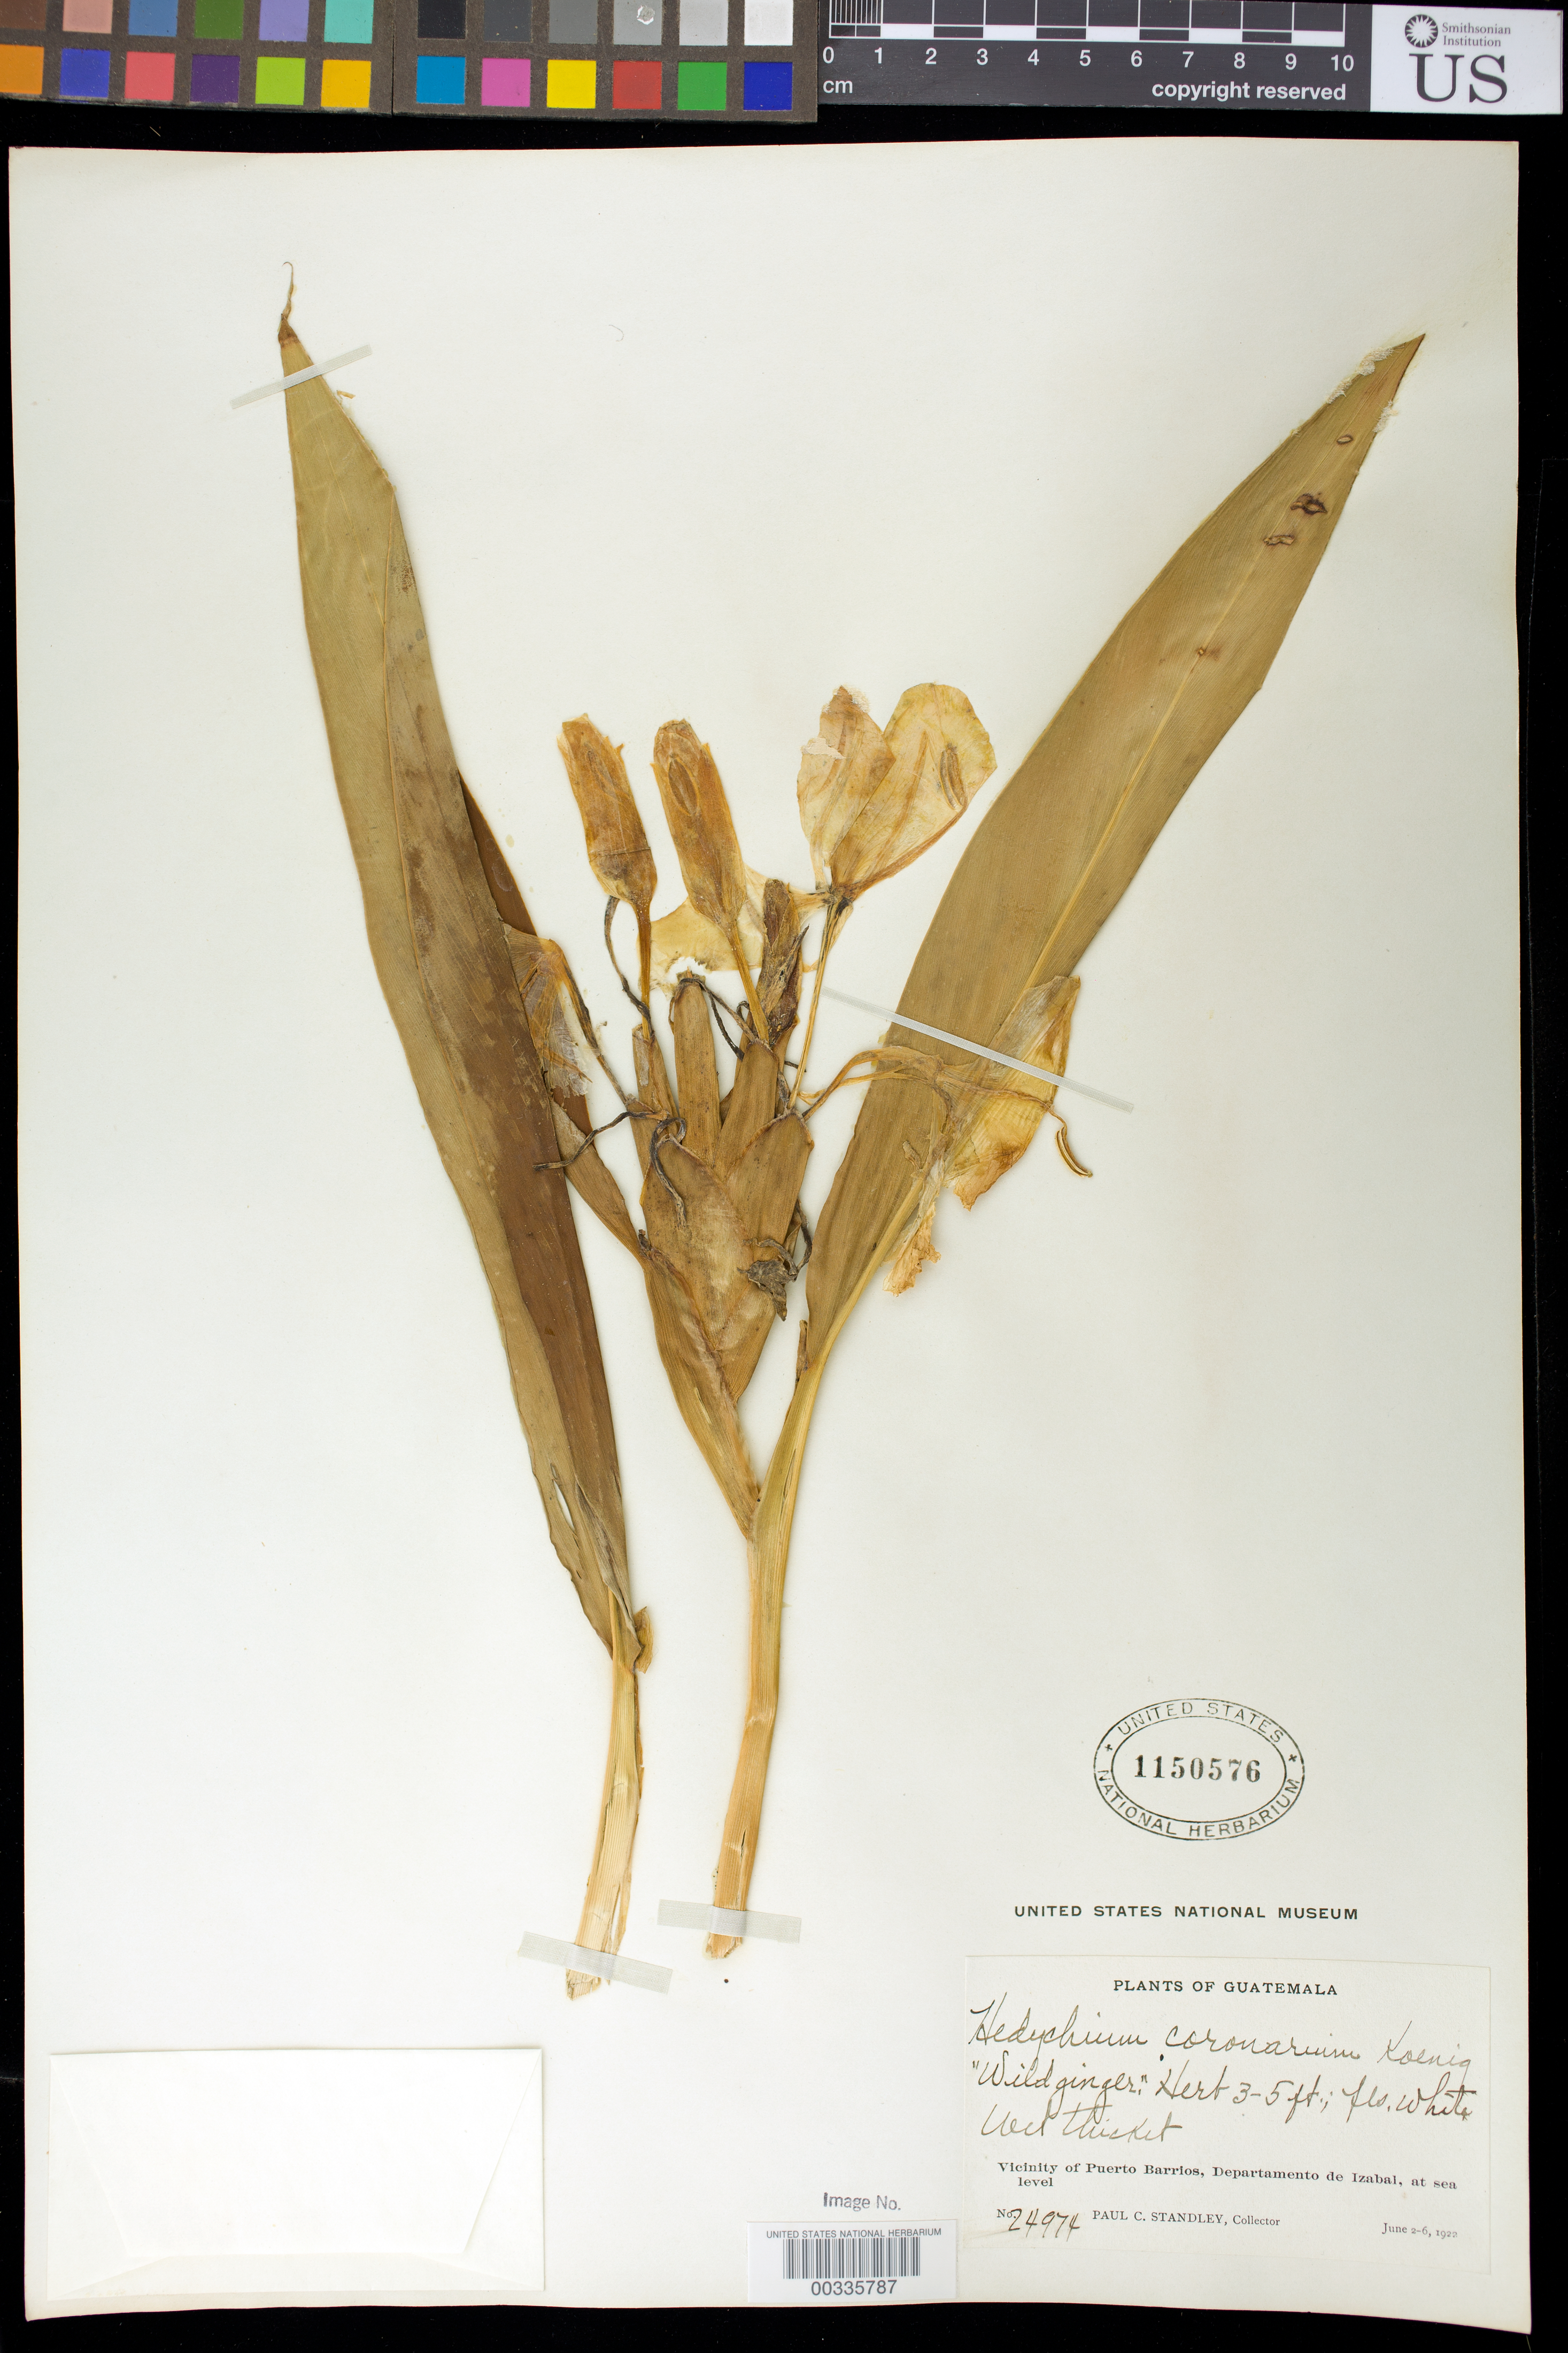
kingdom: Plantae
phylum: Tracheophyta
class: Liliopsida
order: Zingiberales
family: Zingiberaceae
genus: Hedychium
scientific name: Hedychium coronarium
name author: J. Koenig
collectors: P. C. Standley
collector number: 24974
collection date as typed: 02 Jun 1922 to 06 Jun 1922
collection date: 1922-06-02/1922-06-06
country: Guatemala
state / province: Izabal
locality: Vicinity of Puerto Barrios, at sea level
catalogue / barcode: US 1150576